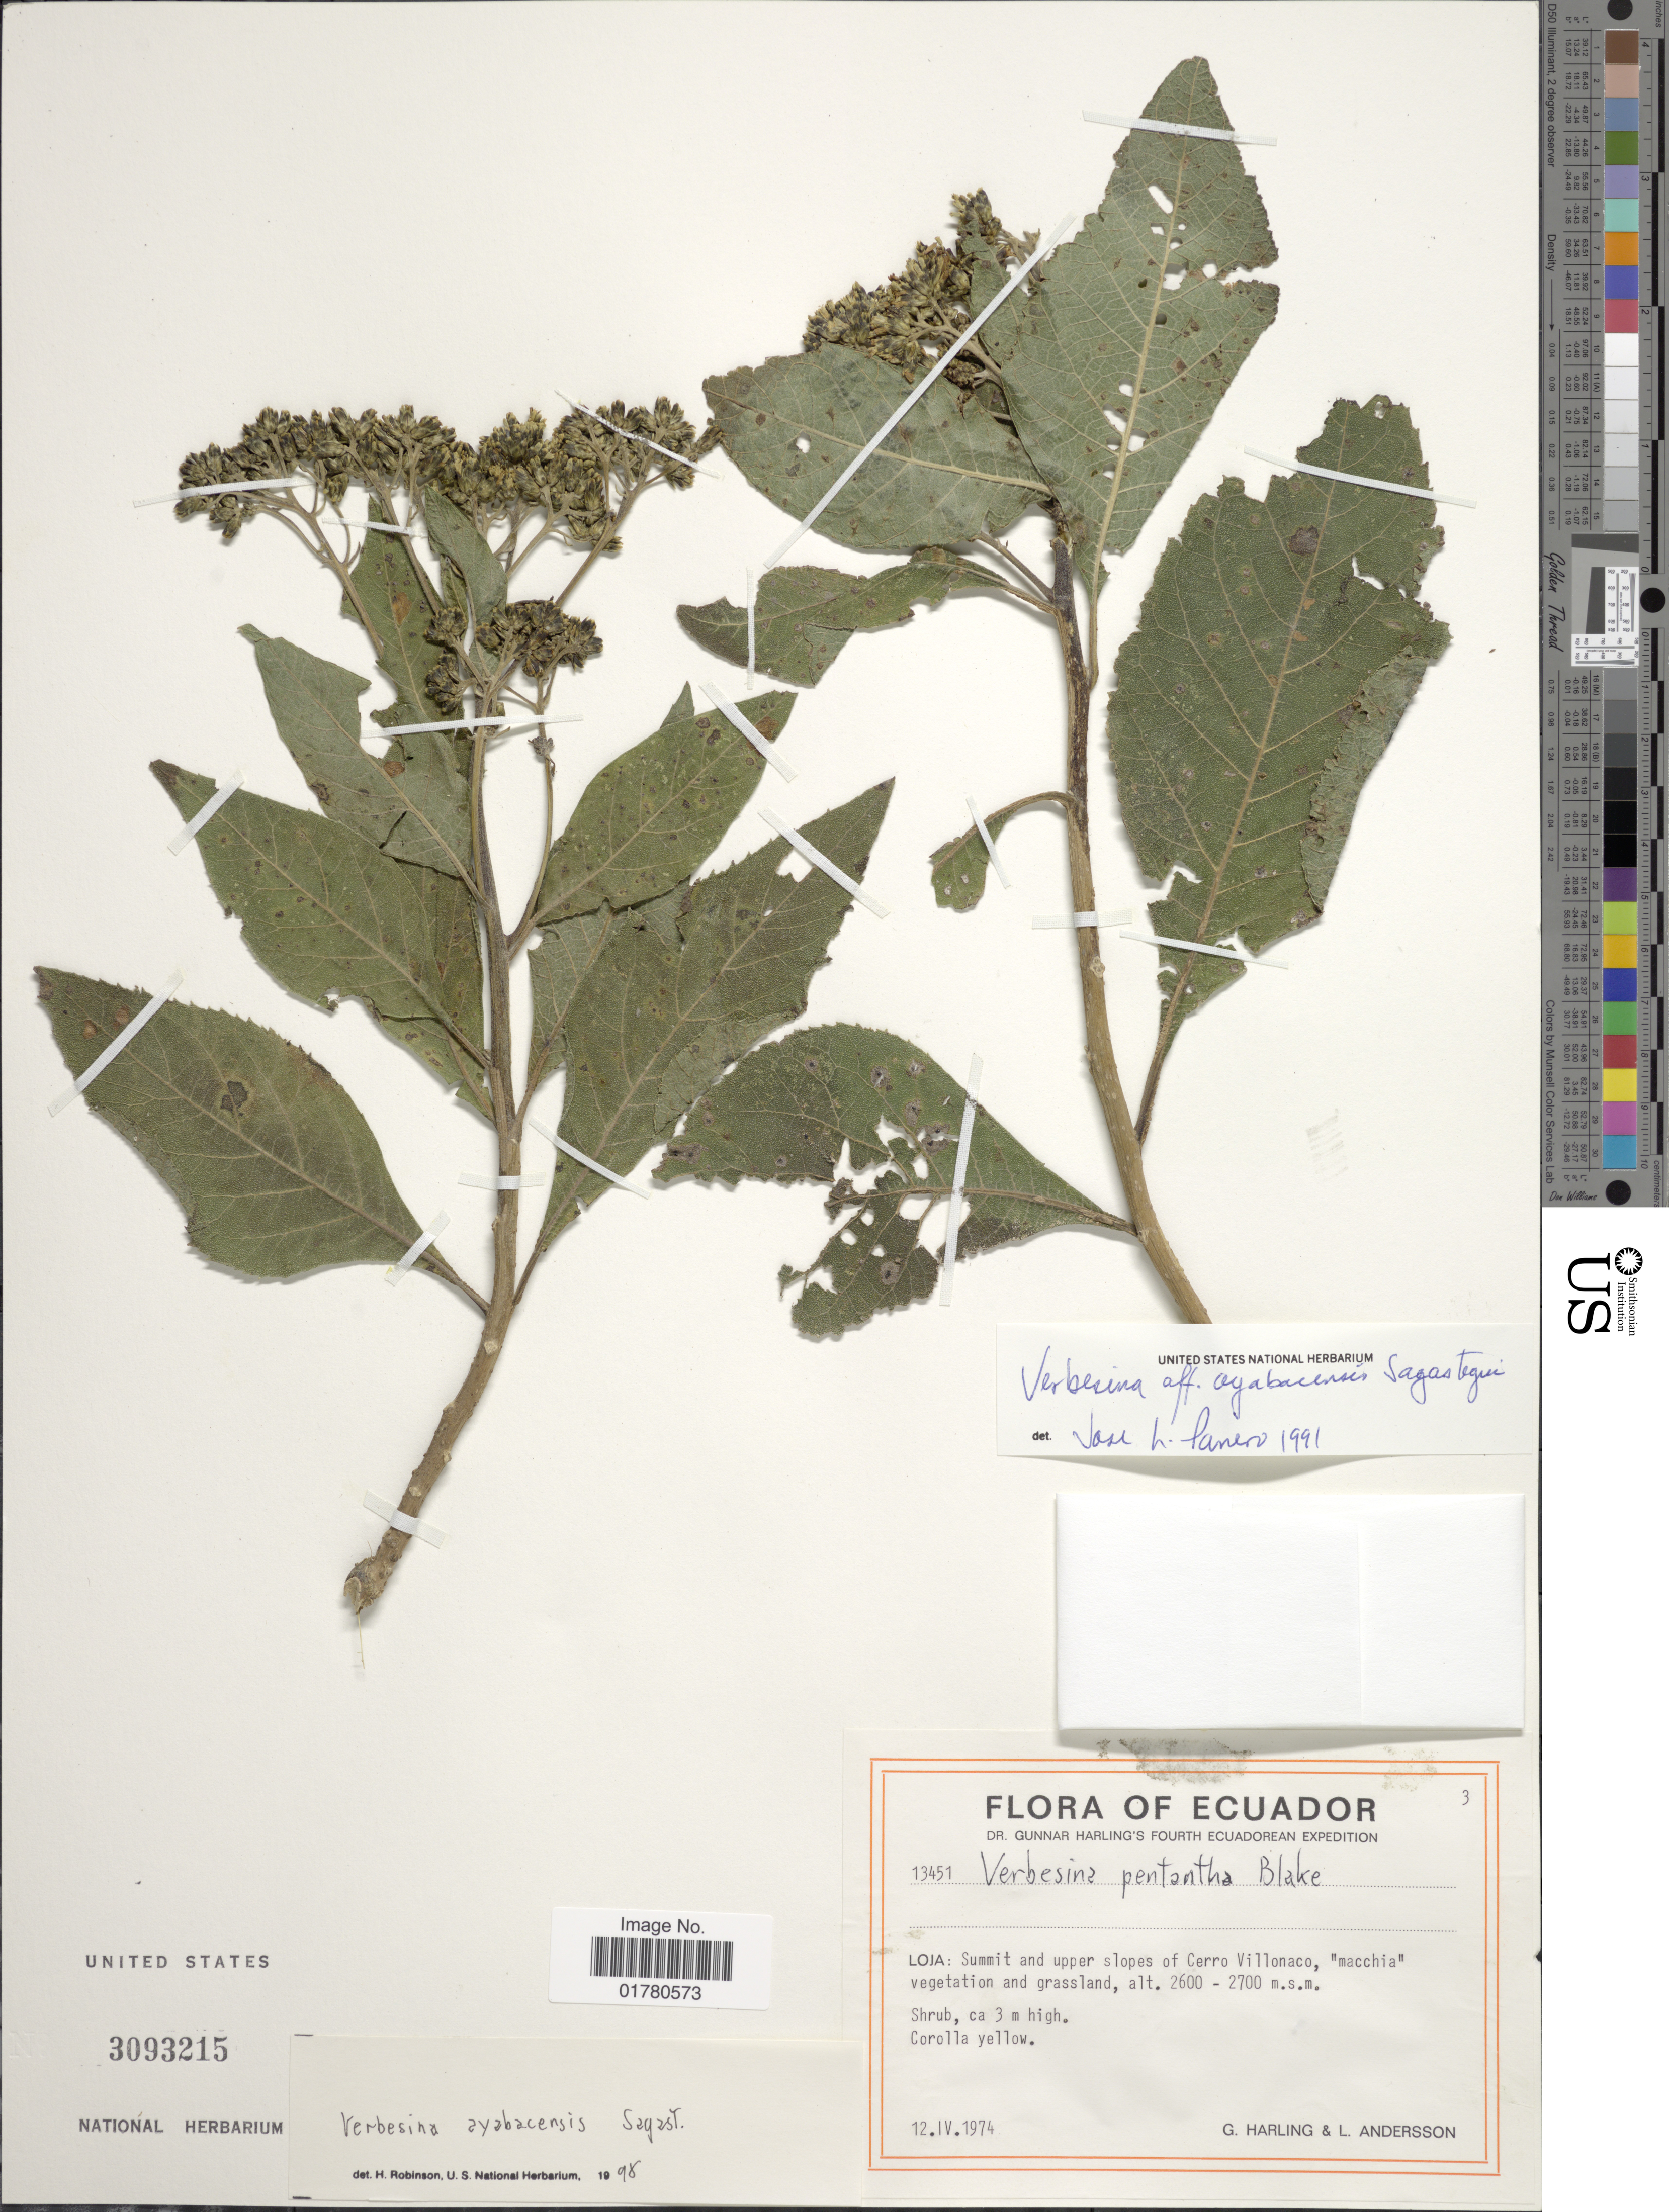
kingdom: Plantae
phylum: Tracheophyta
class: Magnoliopsida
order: Asterales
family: Asteraceae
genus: Verbesina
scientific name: Verbesina ayabacensis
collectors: G. Harling & L. Andersson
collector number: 13451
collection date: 1974-04-12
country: Ecuador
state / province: Loja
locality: Summit and upper slopes of Cerro Villonaco, 'macchia' vegetation and grassland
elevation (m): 2600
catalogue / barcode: US 3093215